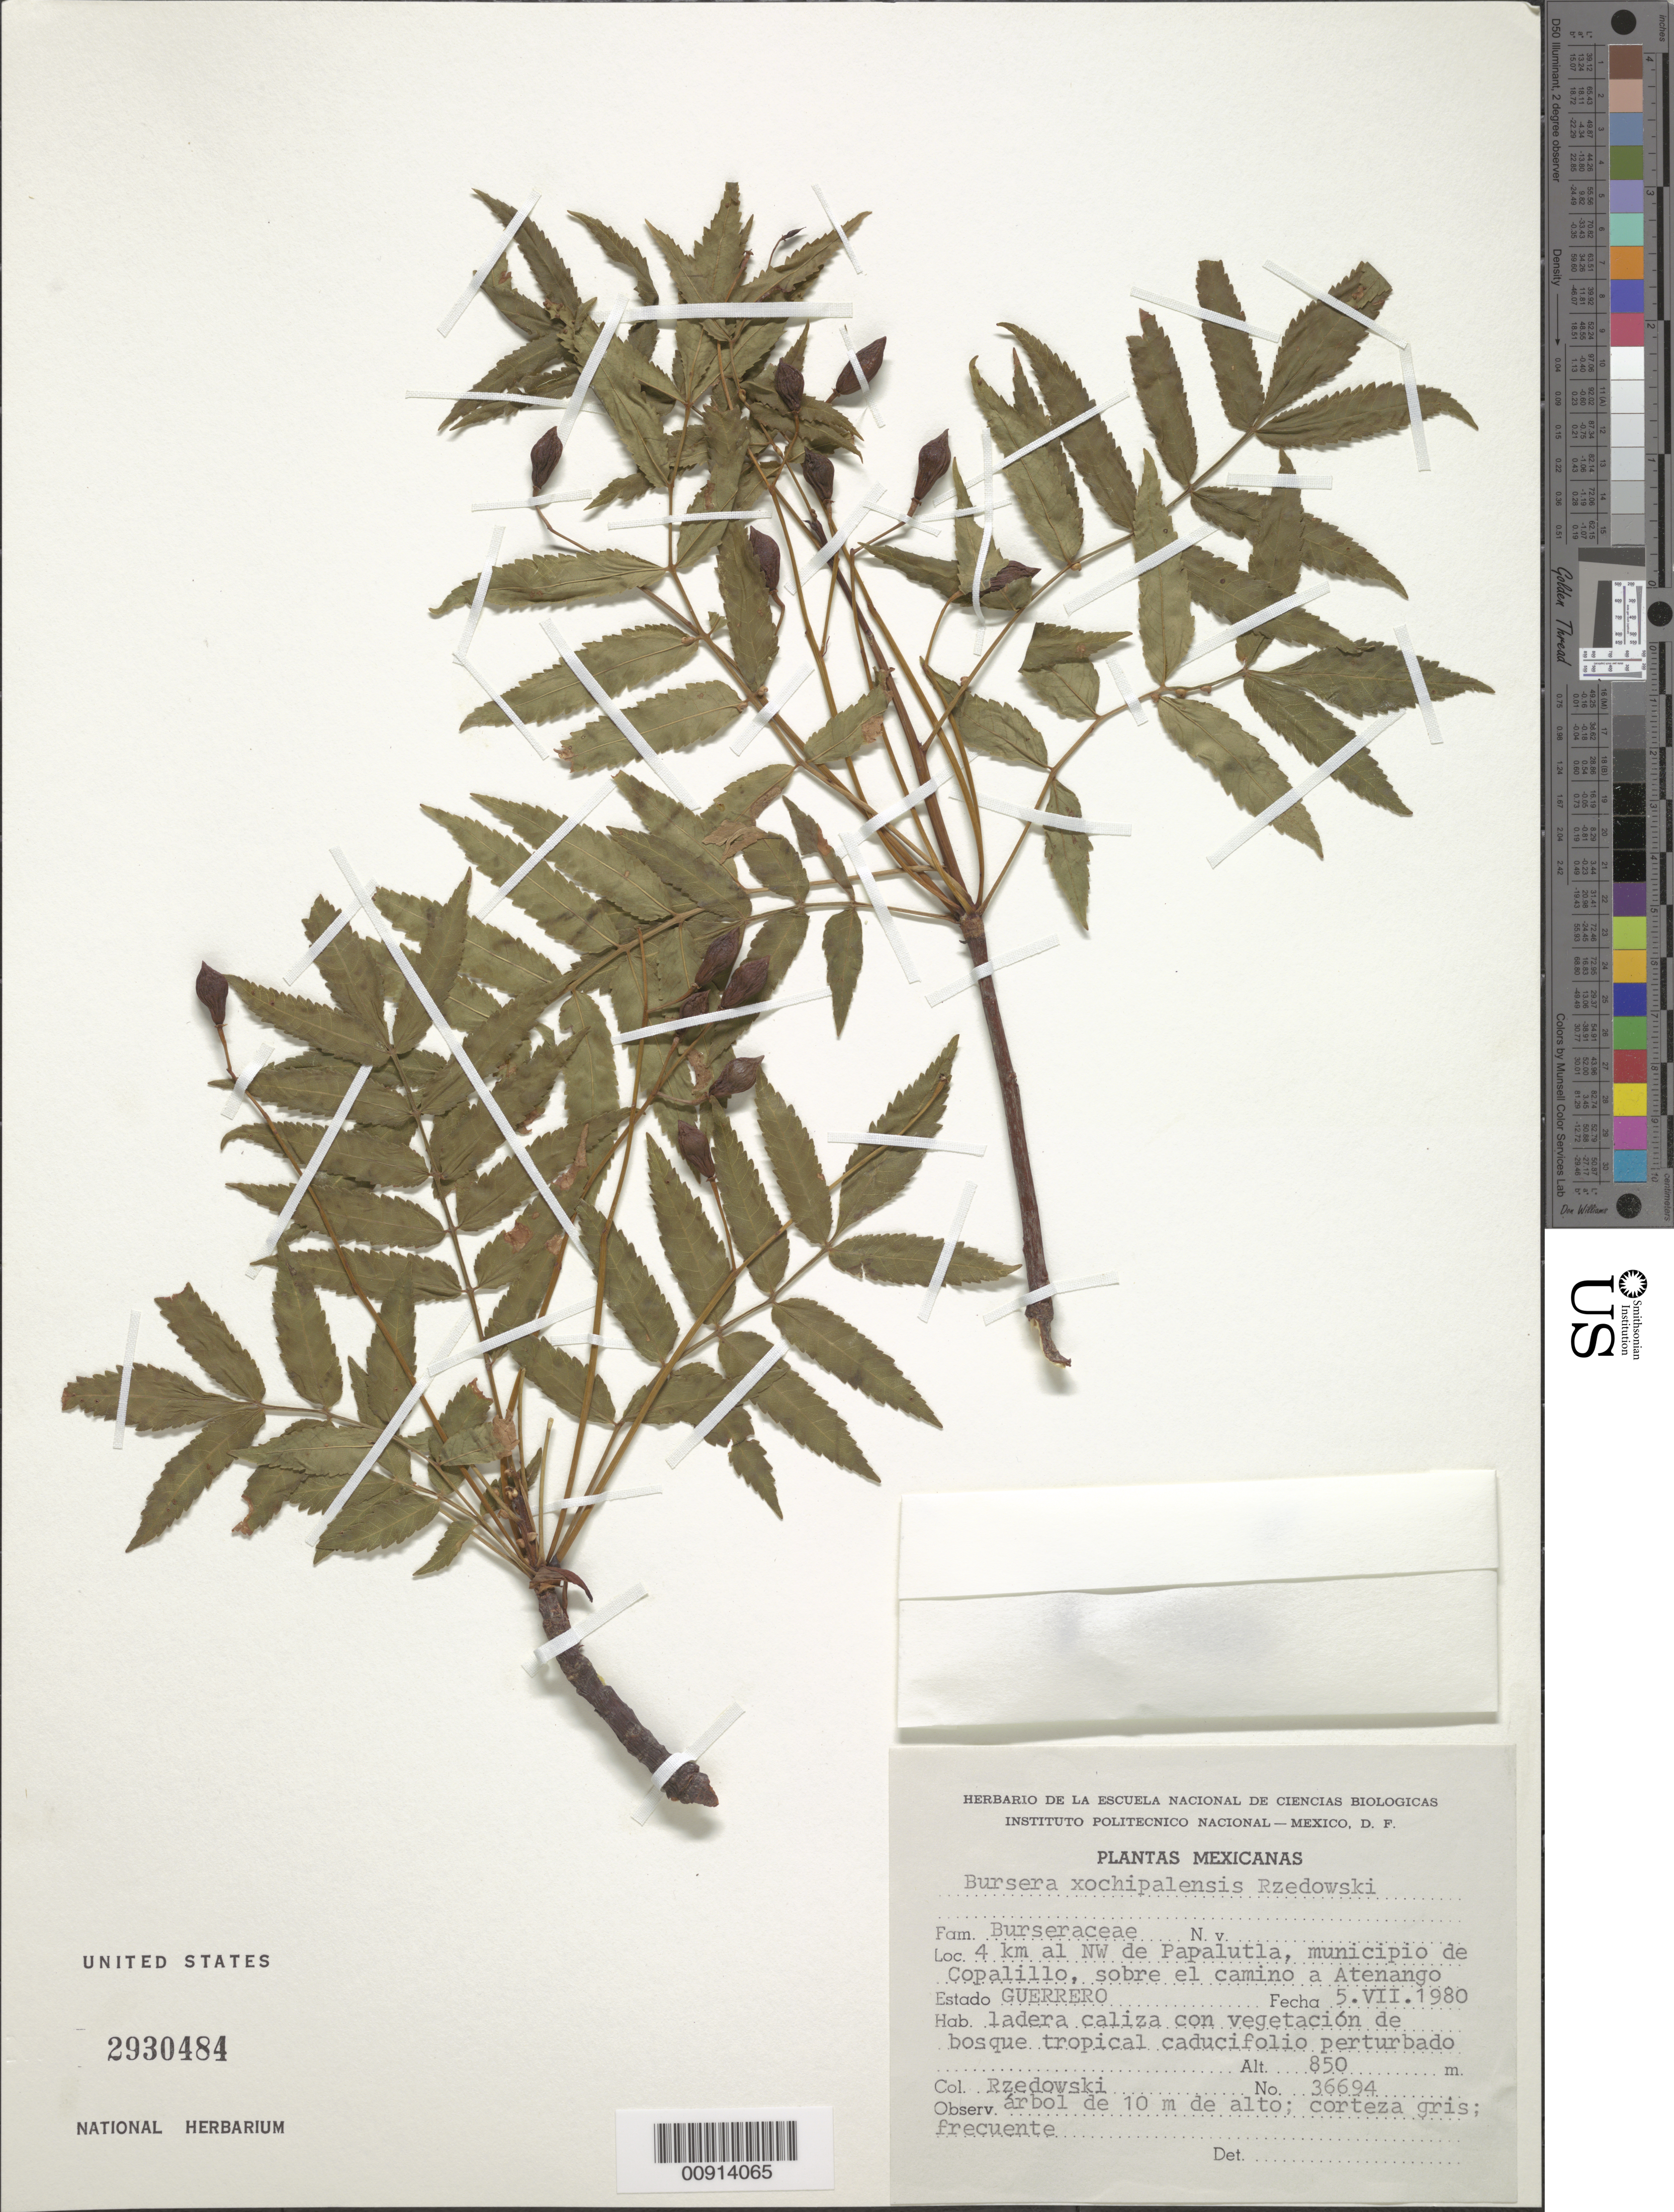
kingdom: Plantae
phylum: Tracheophyta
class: Magnoliopsida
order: Sapindales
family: Burseraceae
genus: Bursera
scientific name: Bursera xochipalensis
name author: Rzed.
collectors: J. Rzedowski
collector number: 36694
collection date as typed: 05 Jul 1980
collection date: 1980-07-05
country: Mexico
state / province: Guerrero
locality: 4 km al NW de Papalutla, municipio de Copalillo, sobre el camino a Atenango, Estado de Guerrero.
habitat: Ladera caliza con vegetación de bosque tropical caducifolio perturbado.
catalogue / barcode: US 2930484